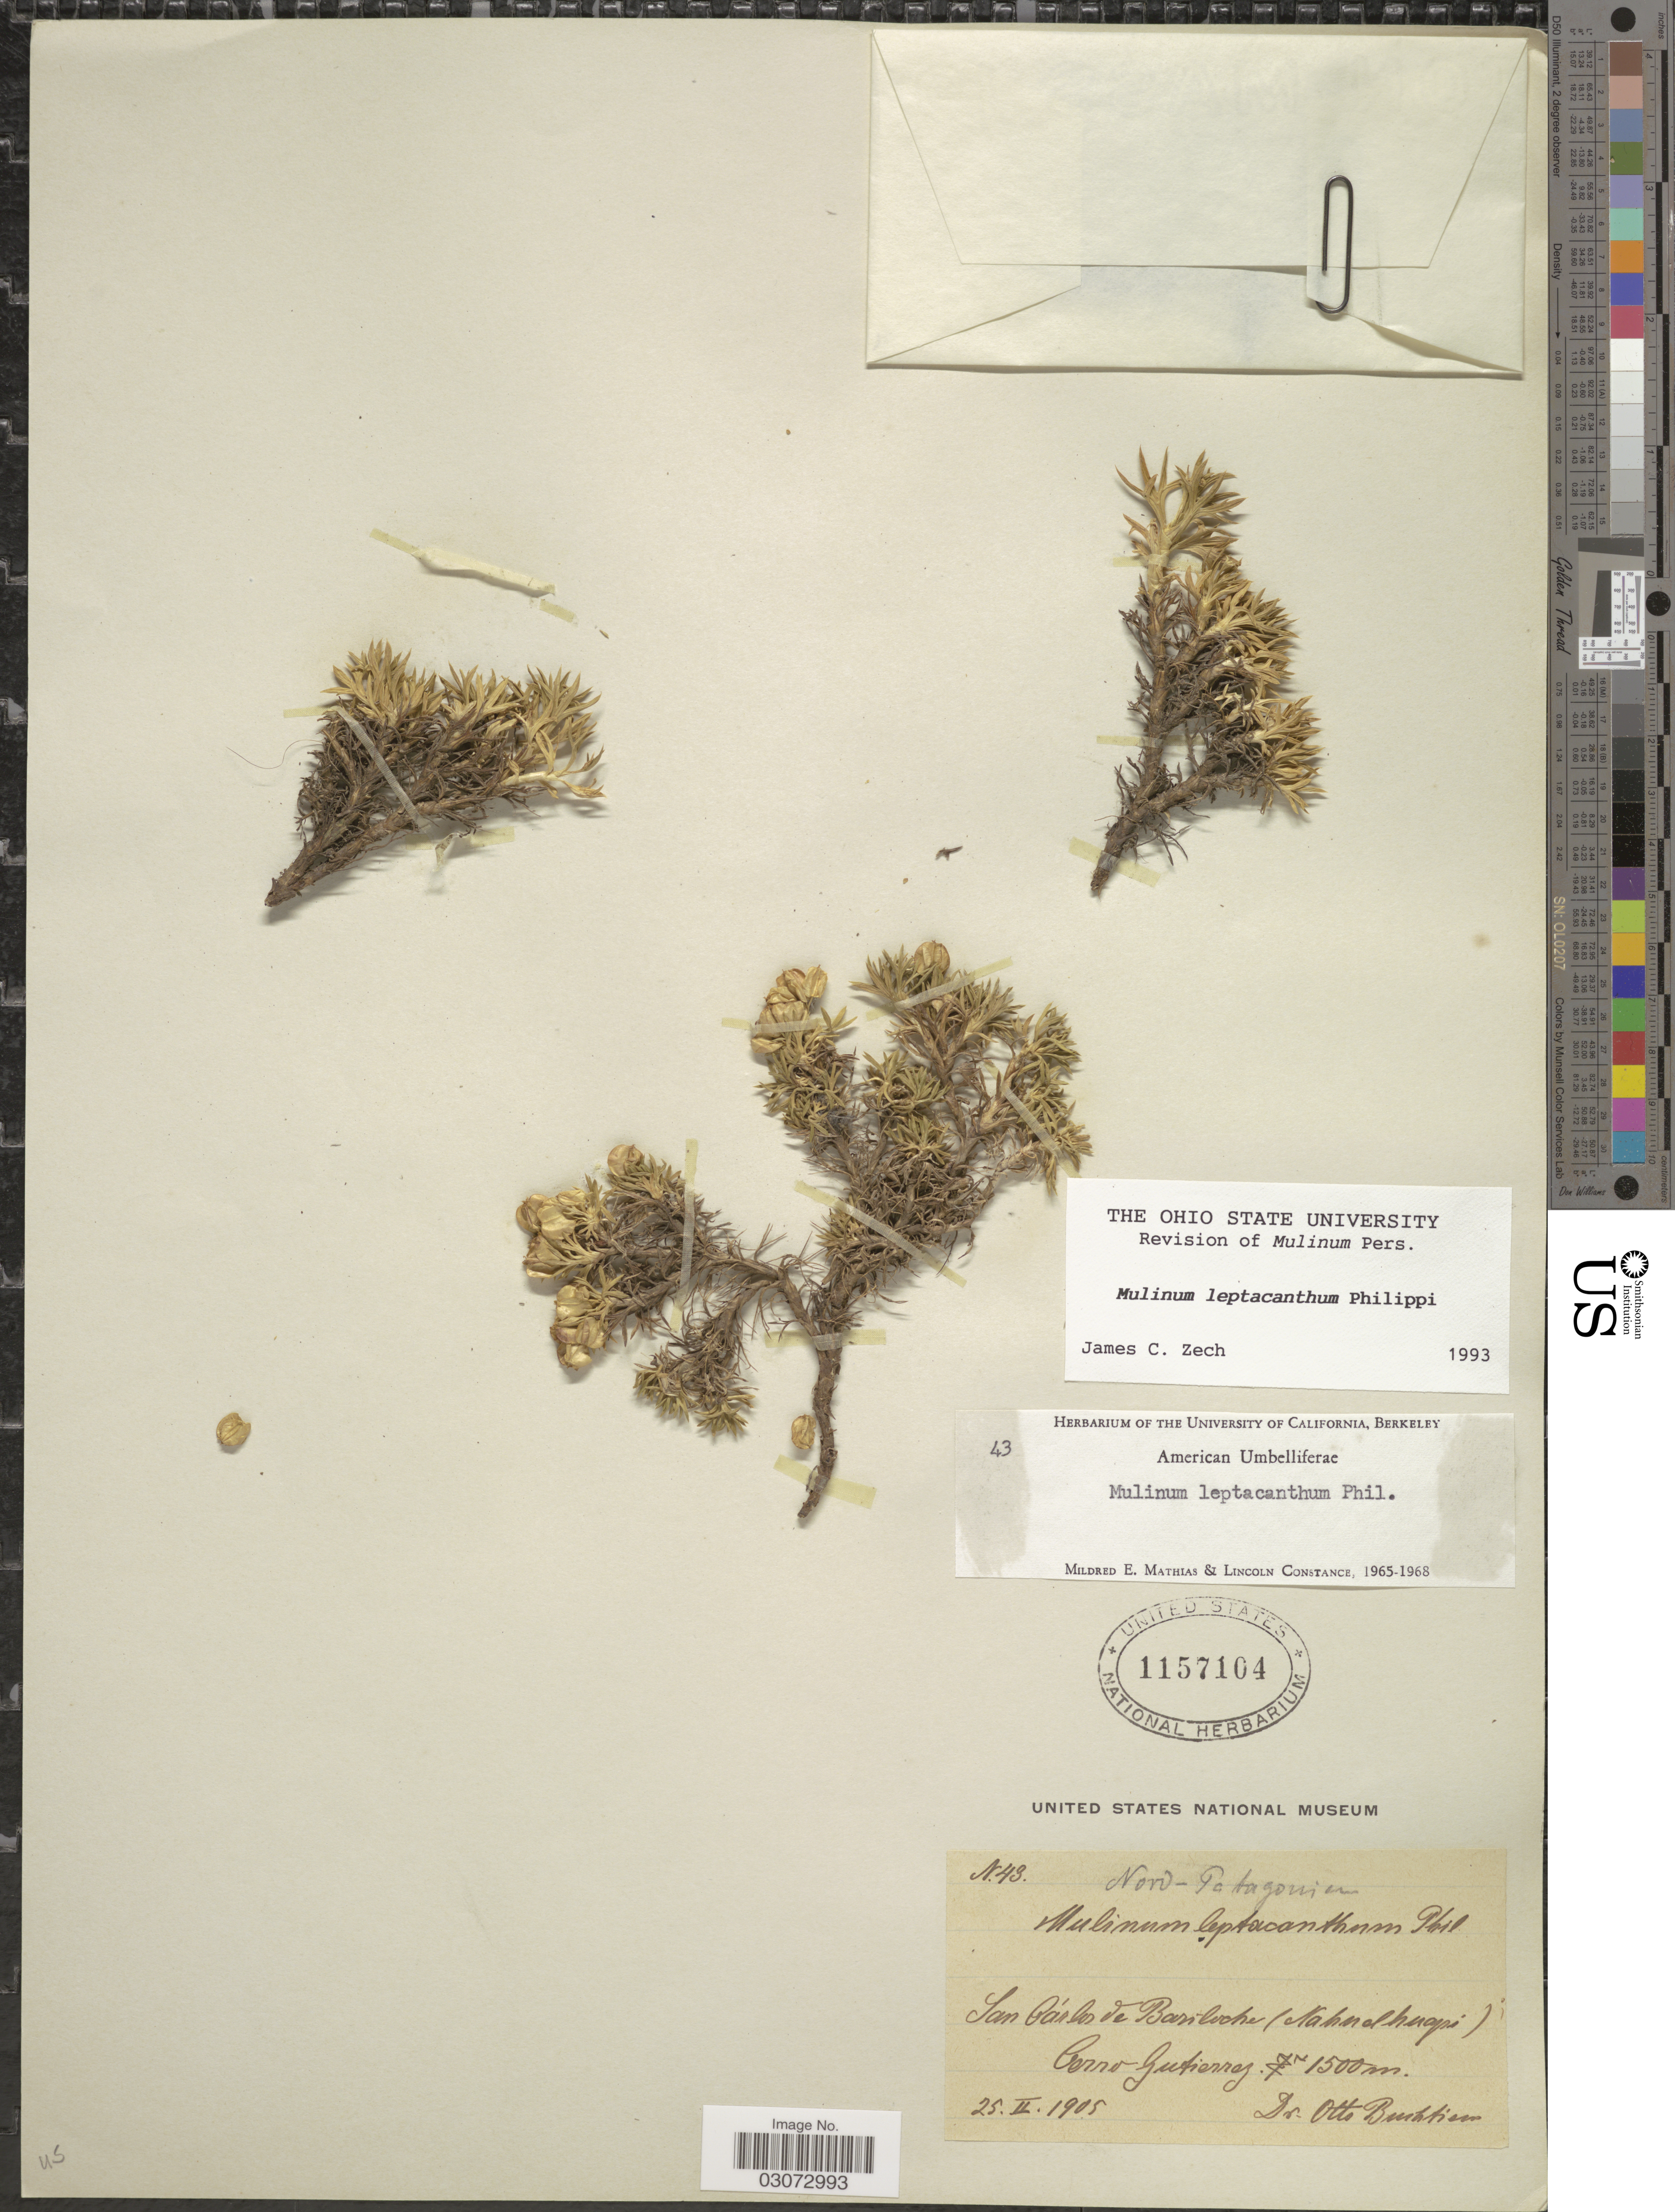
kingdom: Plantae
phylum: Tracheophyta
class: Magnoliopsida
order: Apiales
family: Apiaceae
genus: Mulinum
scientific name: Mulinum leptacanthum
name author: Phil.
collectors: O. Buchtien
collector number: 43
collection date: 1905-02-25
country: Argentina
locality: Nord- Patagonica. San Cárlos de Bariloche (Nahuelhuapi). Cerro Guitierrez.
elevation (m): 1500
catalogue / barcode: US 1157104